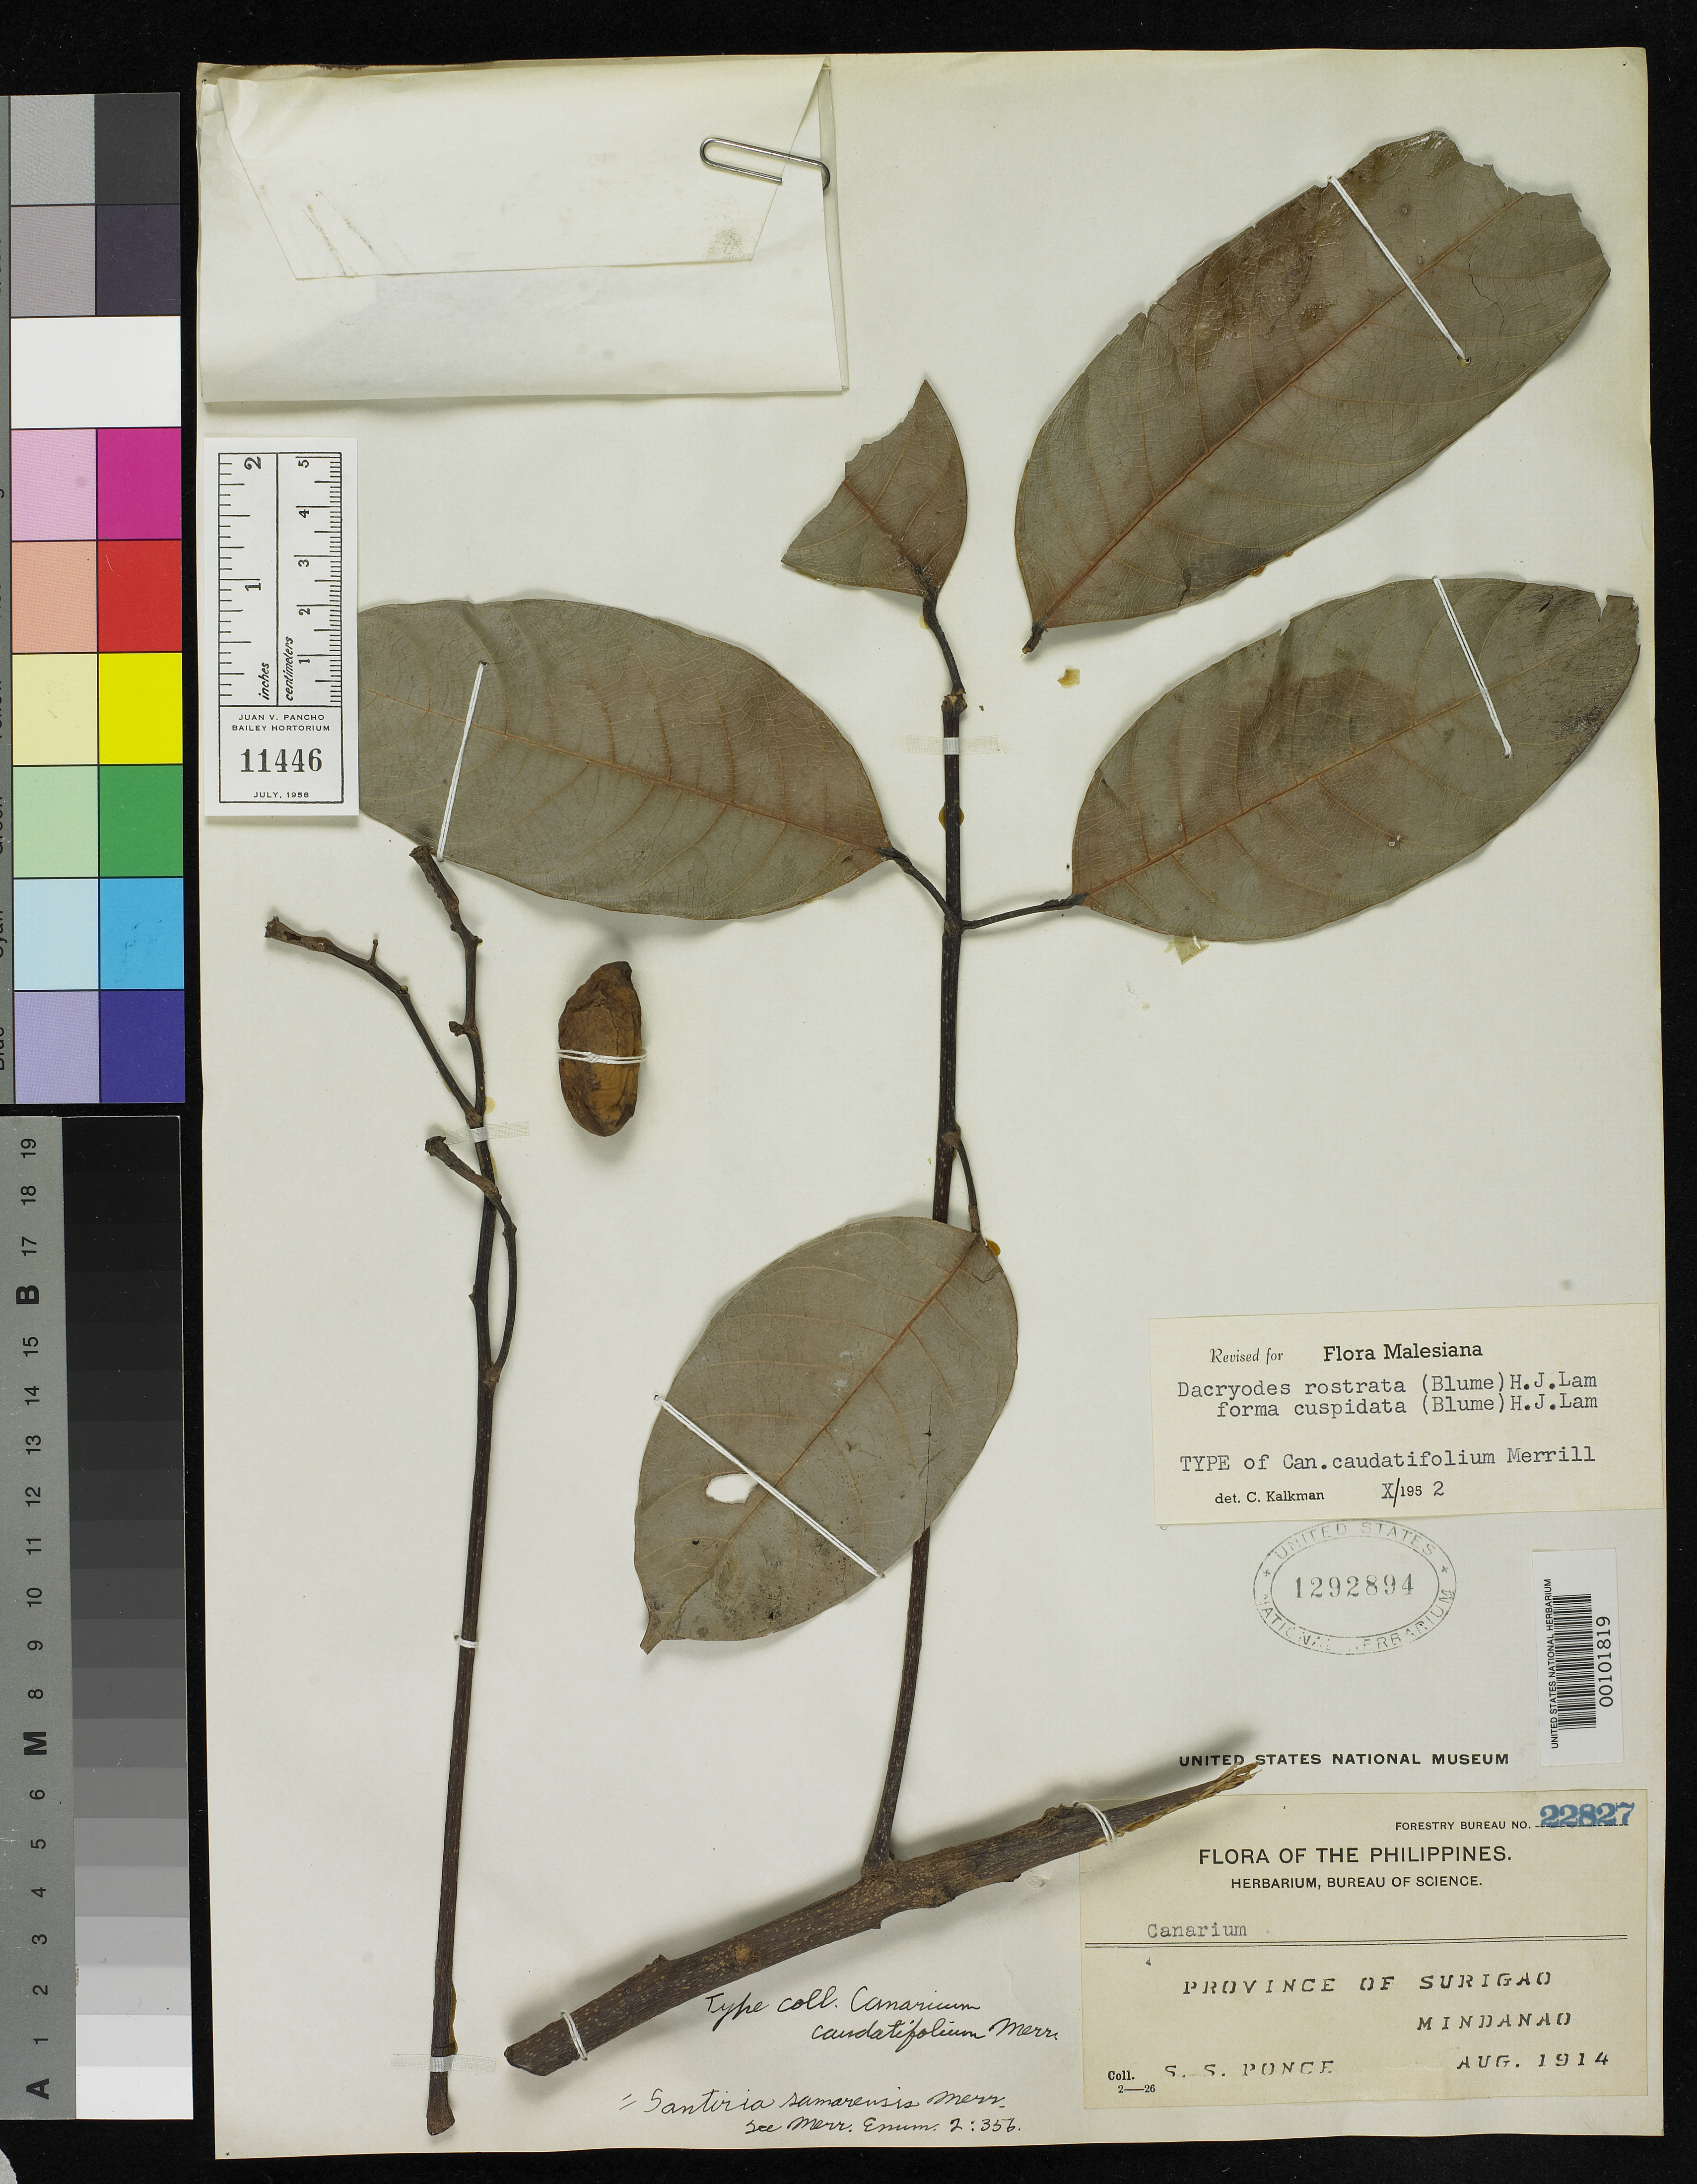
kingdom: Plantae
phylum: Tracheophyta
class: Magnoliopsida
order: Sapindales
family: Burseraceae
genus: Canarium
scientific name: Canarium caudatifolium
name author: Merr.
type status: Isotype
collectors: S. Ponce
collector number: Bur. Sci. 22827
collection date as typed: Aug 1914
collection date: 1914-08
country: Philippines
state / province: Caraga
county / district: Surigao del Norte / Surigao del Sur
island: Mindanao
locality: Ilayamainit.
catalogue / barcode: US 1292894